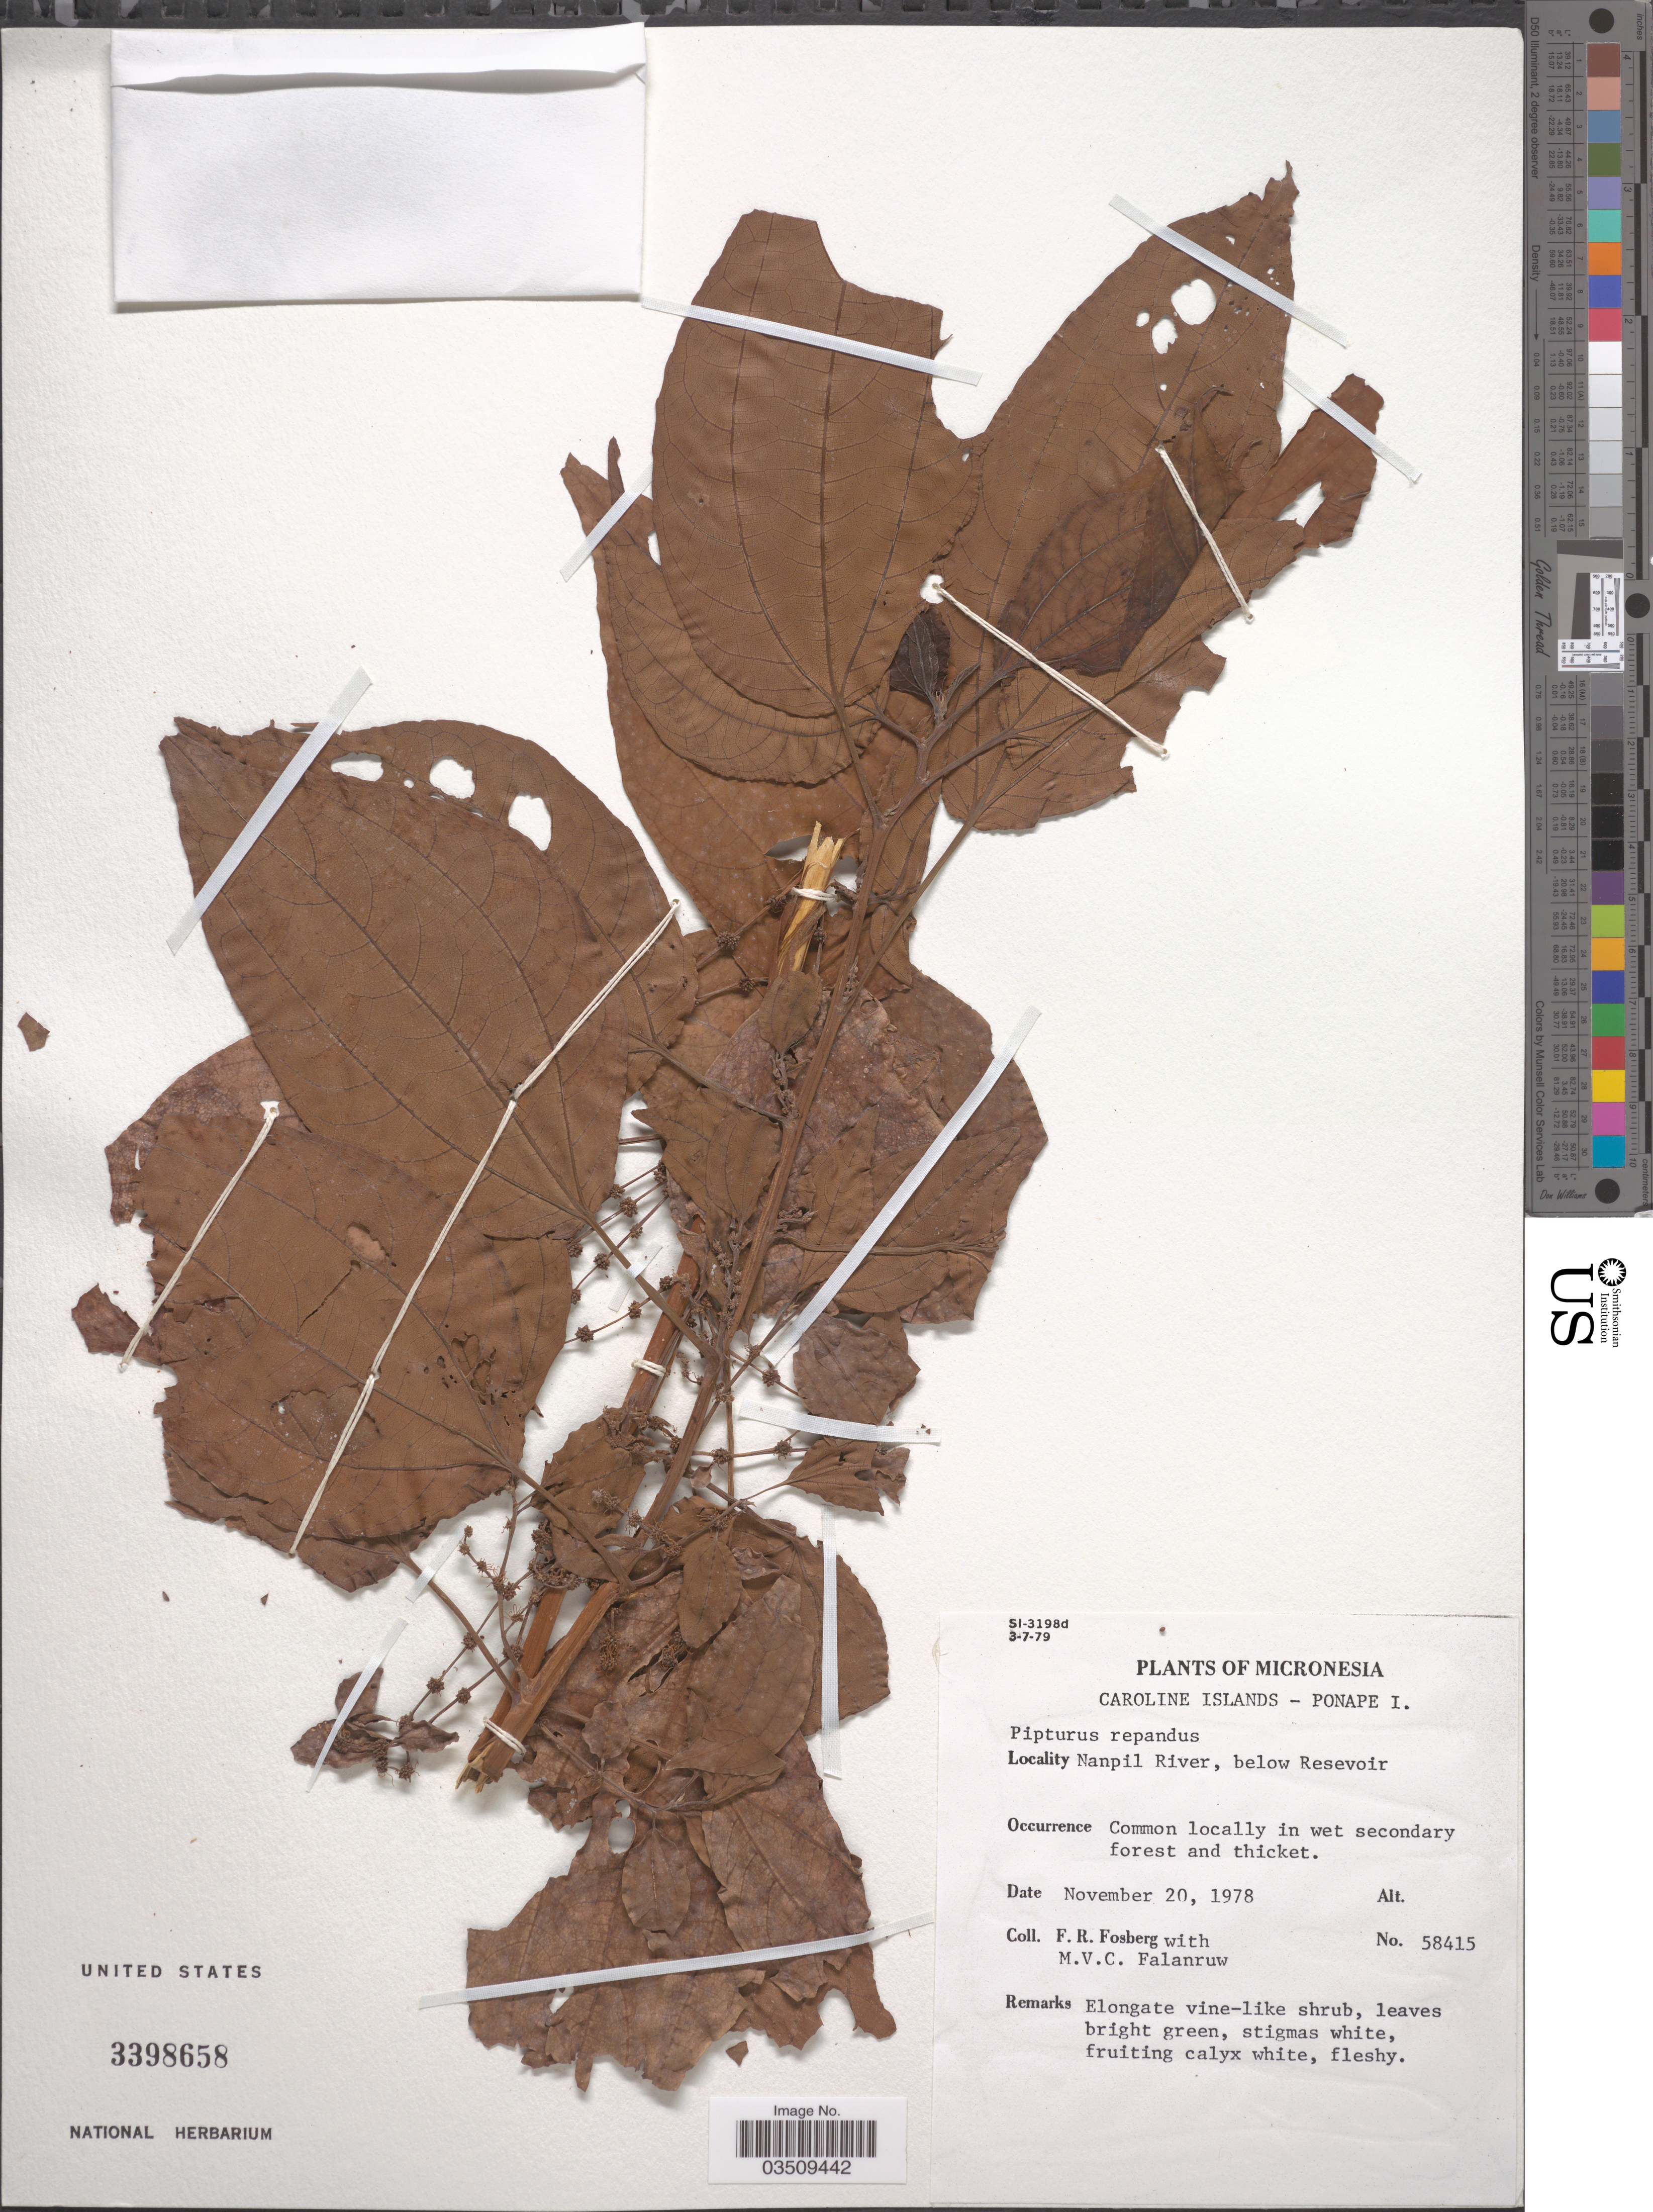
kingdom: Plantae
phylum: Tracheophyta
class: Magnoliopsida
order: Rosales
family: Urticaceae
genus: Nothocnide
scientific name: Nothocnide repanda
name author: (Blume) Blume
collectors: F. R. Fosberg & M. V. Falanruw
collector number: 58415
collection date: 1978-11-20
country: Micronesia, Federated States of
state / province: Pohnpei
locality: Micronesia. Caroline Islands - Ponape I. Nanpil River, below Reservoir.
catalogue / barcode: US 3398658